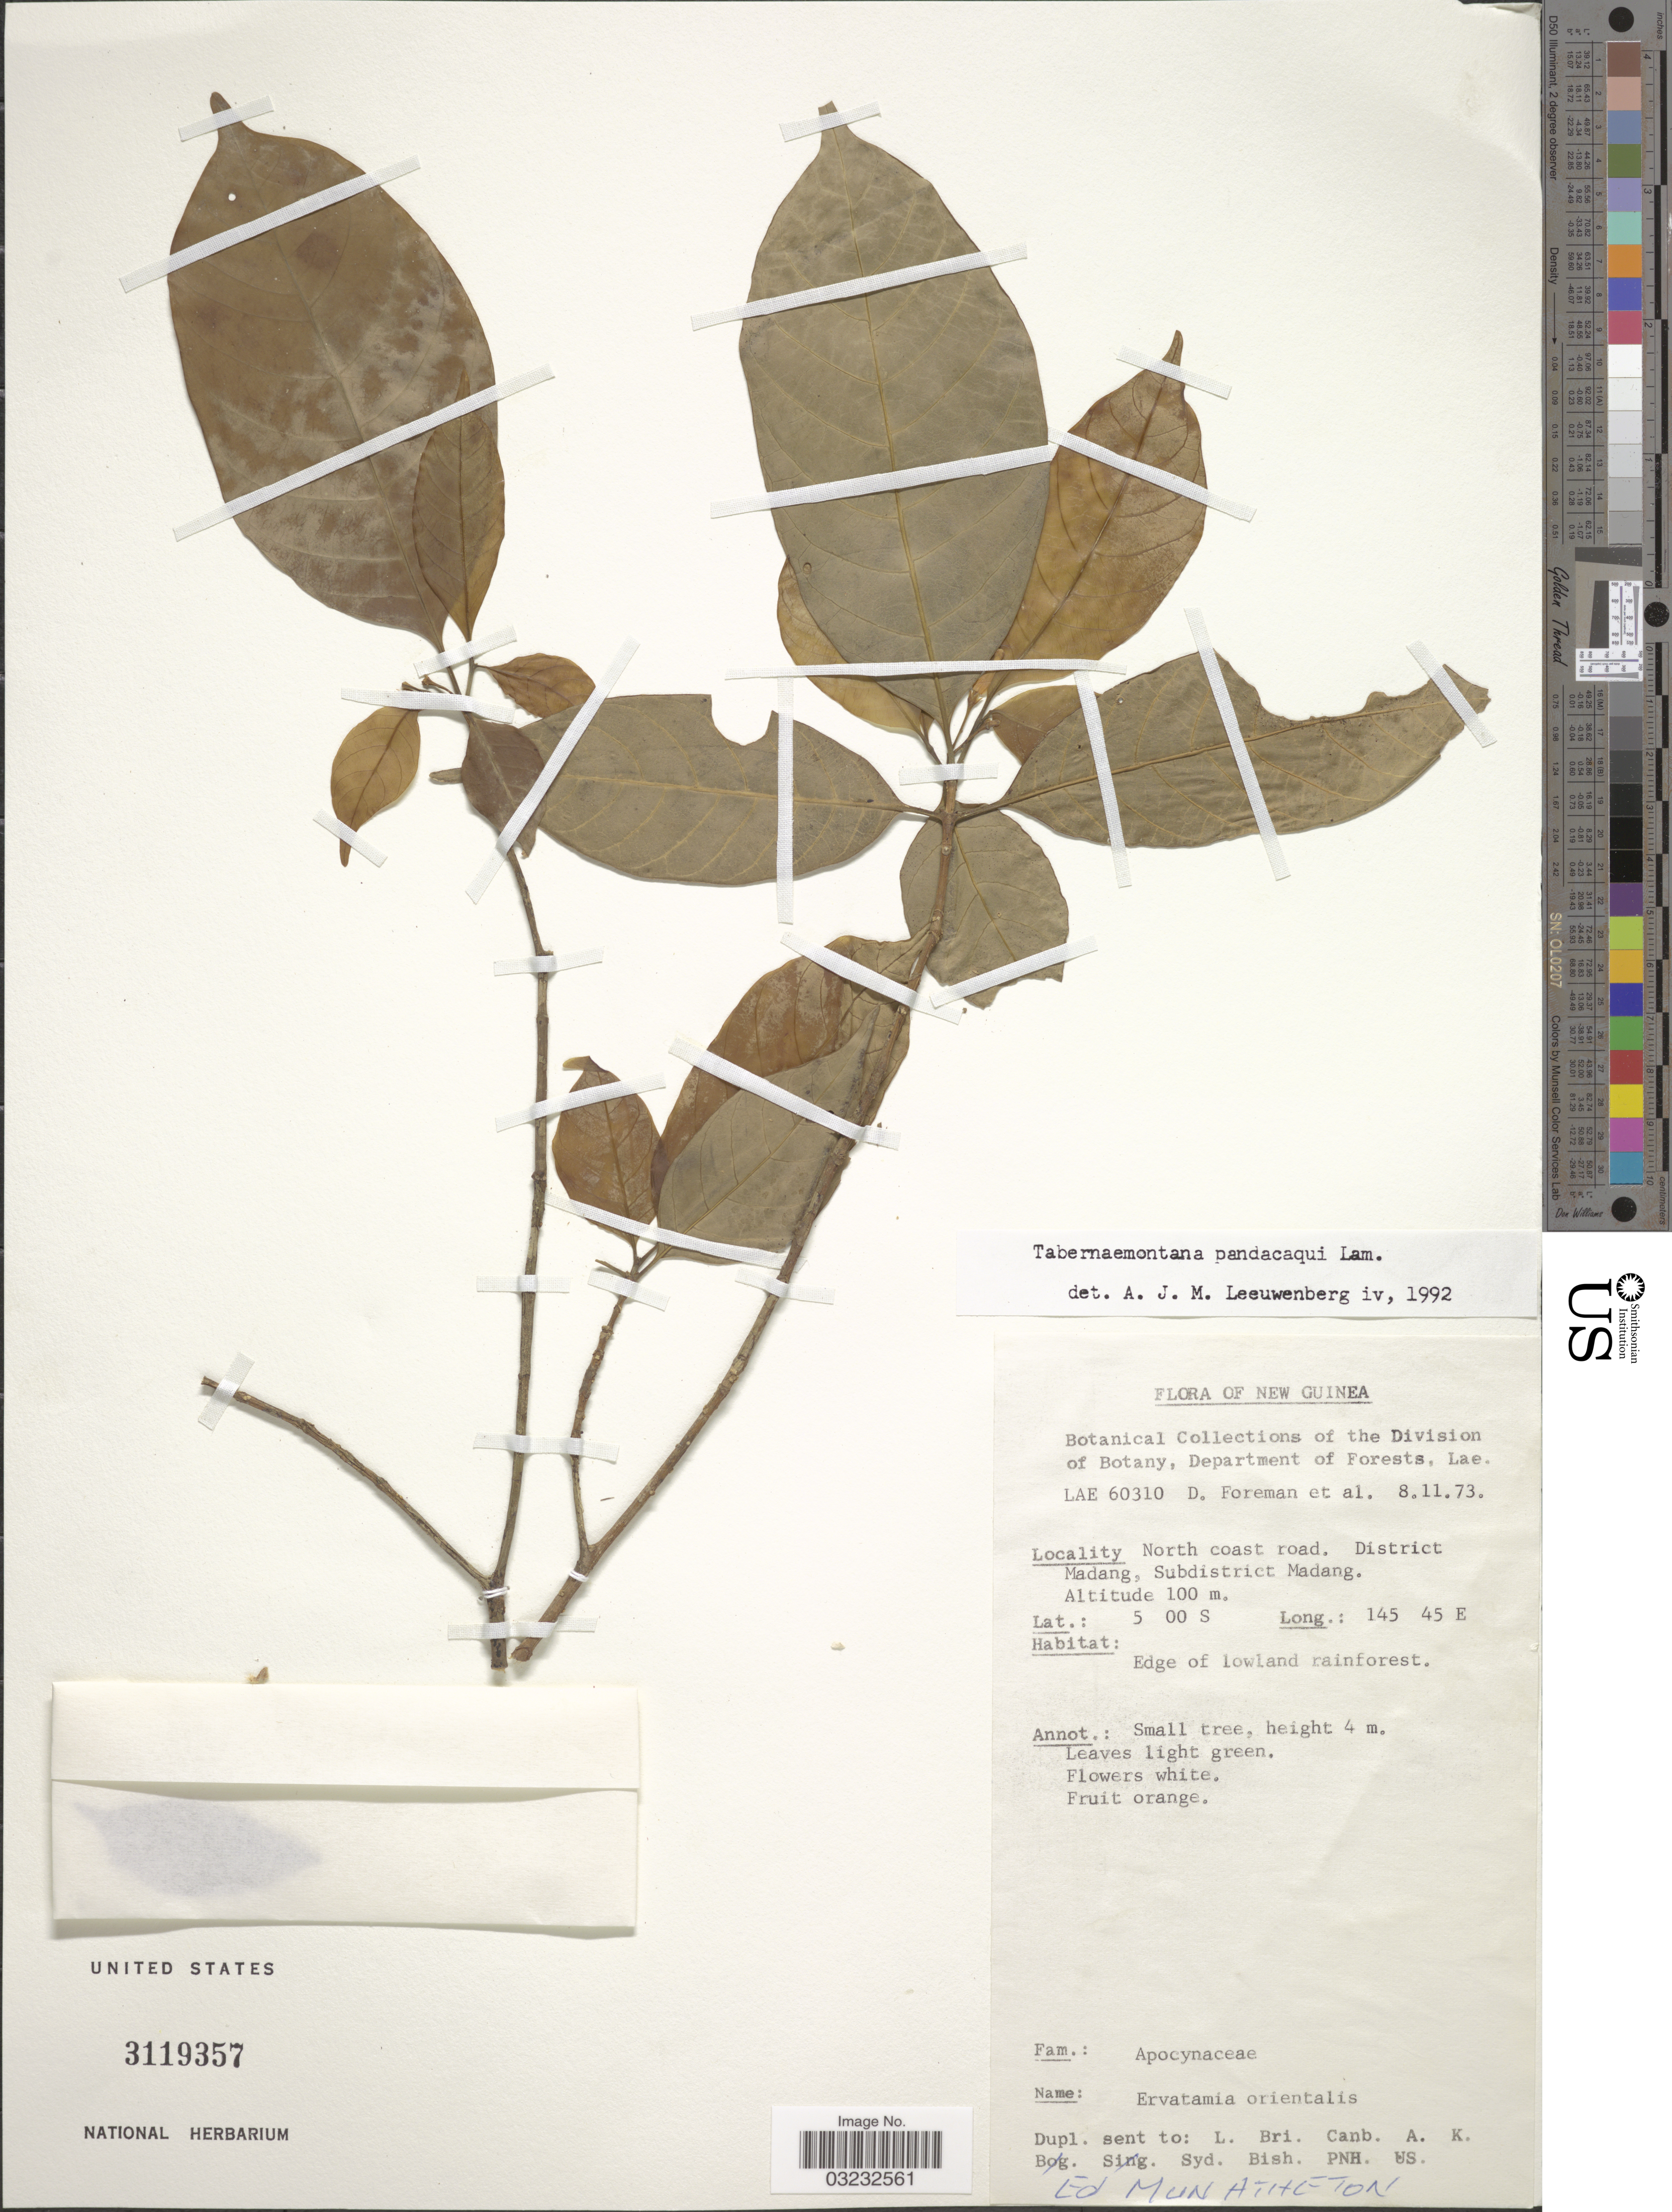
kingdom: Plantae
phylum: Tracheophyta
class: Magnoliopsida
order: Gentianales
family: Apocynaceae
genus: Tabernaemontana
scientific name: Tabernaemontana pandacaqui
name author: Poir.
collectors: D. Foreman & et al.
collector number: LAE60310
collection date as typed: Transcribed d/m/y: 8/11/73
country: Papua New Guinea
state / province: Madang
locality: New Guinea, North coast road. District Madang, Subdistrict Madang.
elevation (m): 100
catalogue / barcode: US 3119357